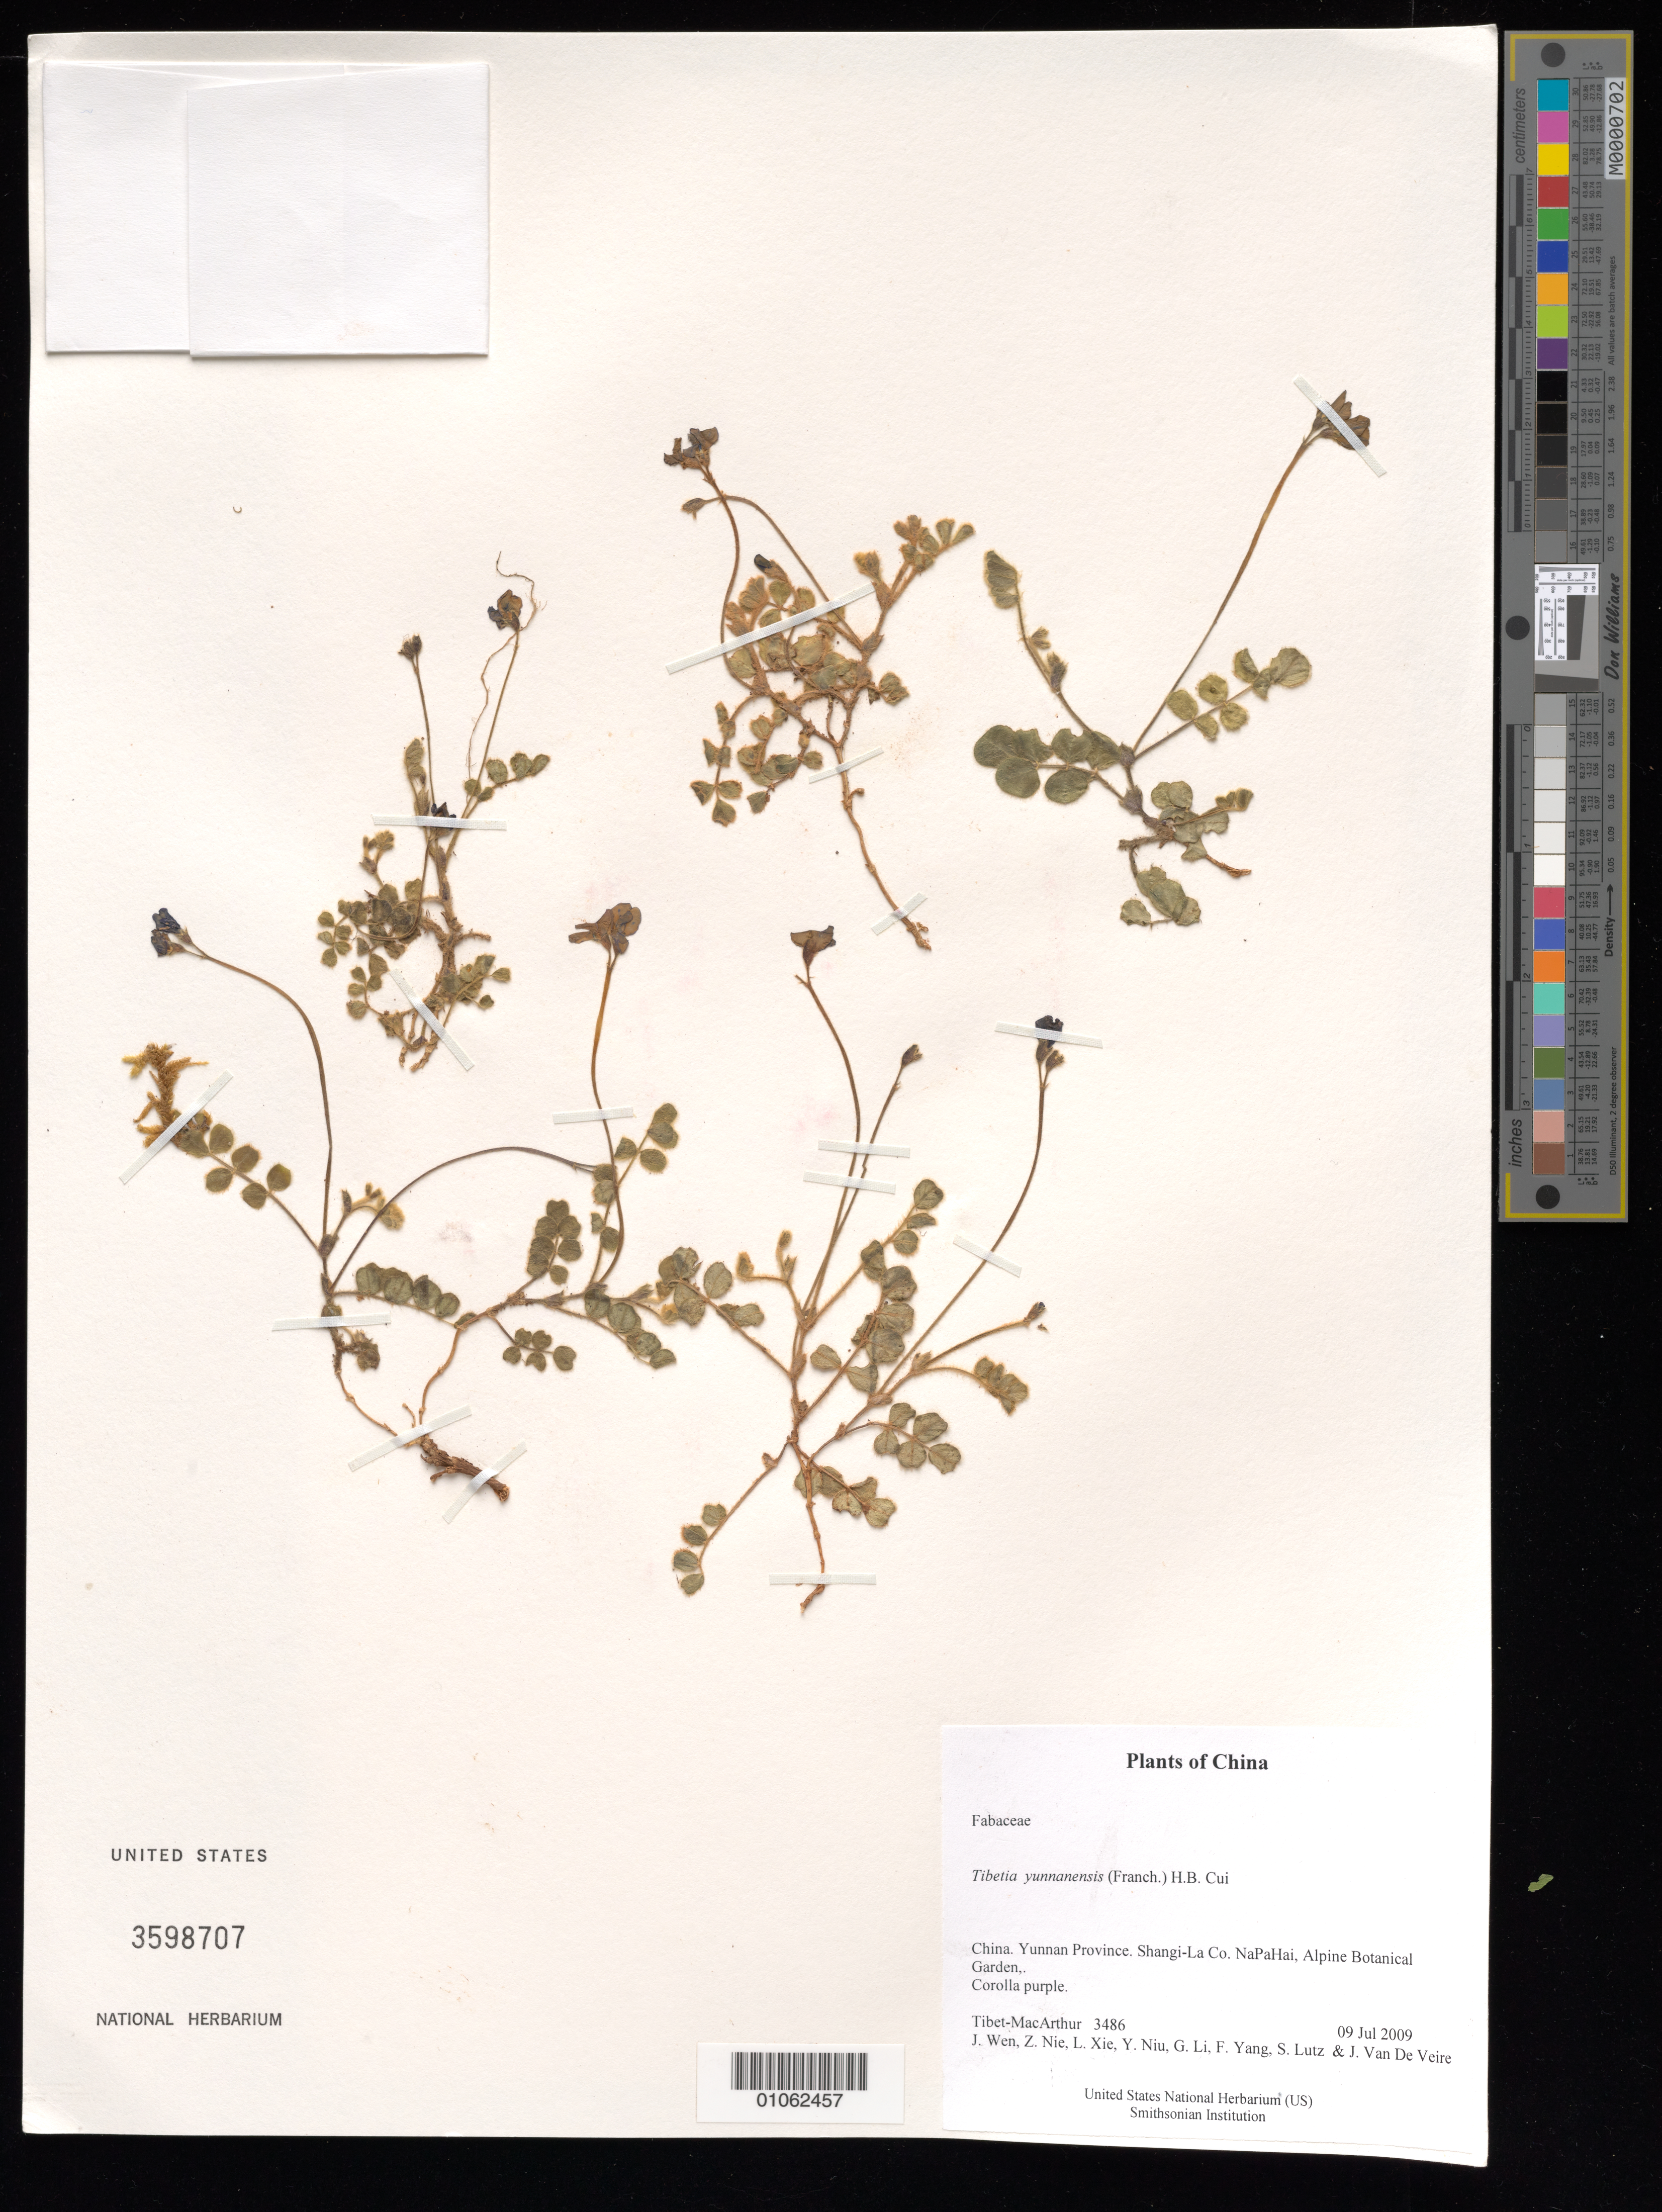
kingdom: Plantae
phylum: Tracheophyta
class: Magnoliopsida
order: Fabales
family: Fabaceae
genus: Tibetia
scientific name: Tibetia yunnanensis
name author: (Franch.) H.B. Cui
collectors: Tibet-MacArthur, J. Wen, Z. Nie, L. Xie, Y. Niu, G. Li, F. Yang, S. Lutz & J. Van De Veire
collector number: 3486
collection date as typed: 09 Jul 2009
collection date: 2009-07-09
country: China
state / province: Yunnan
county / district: Shangrila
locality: NaPaHai, Alpine Botanical Garden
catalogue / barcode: US 3598707